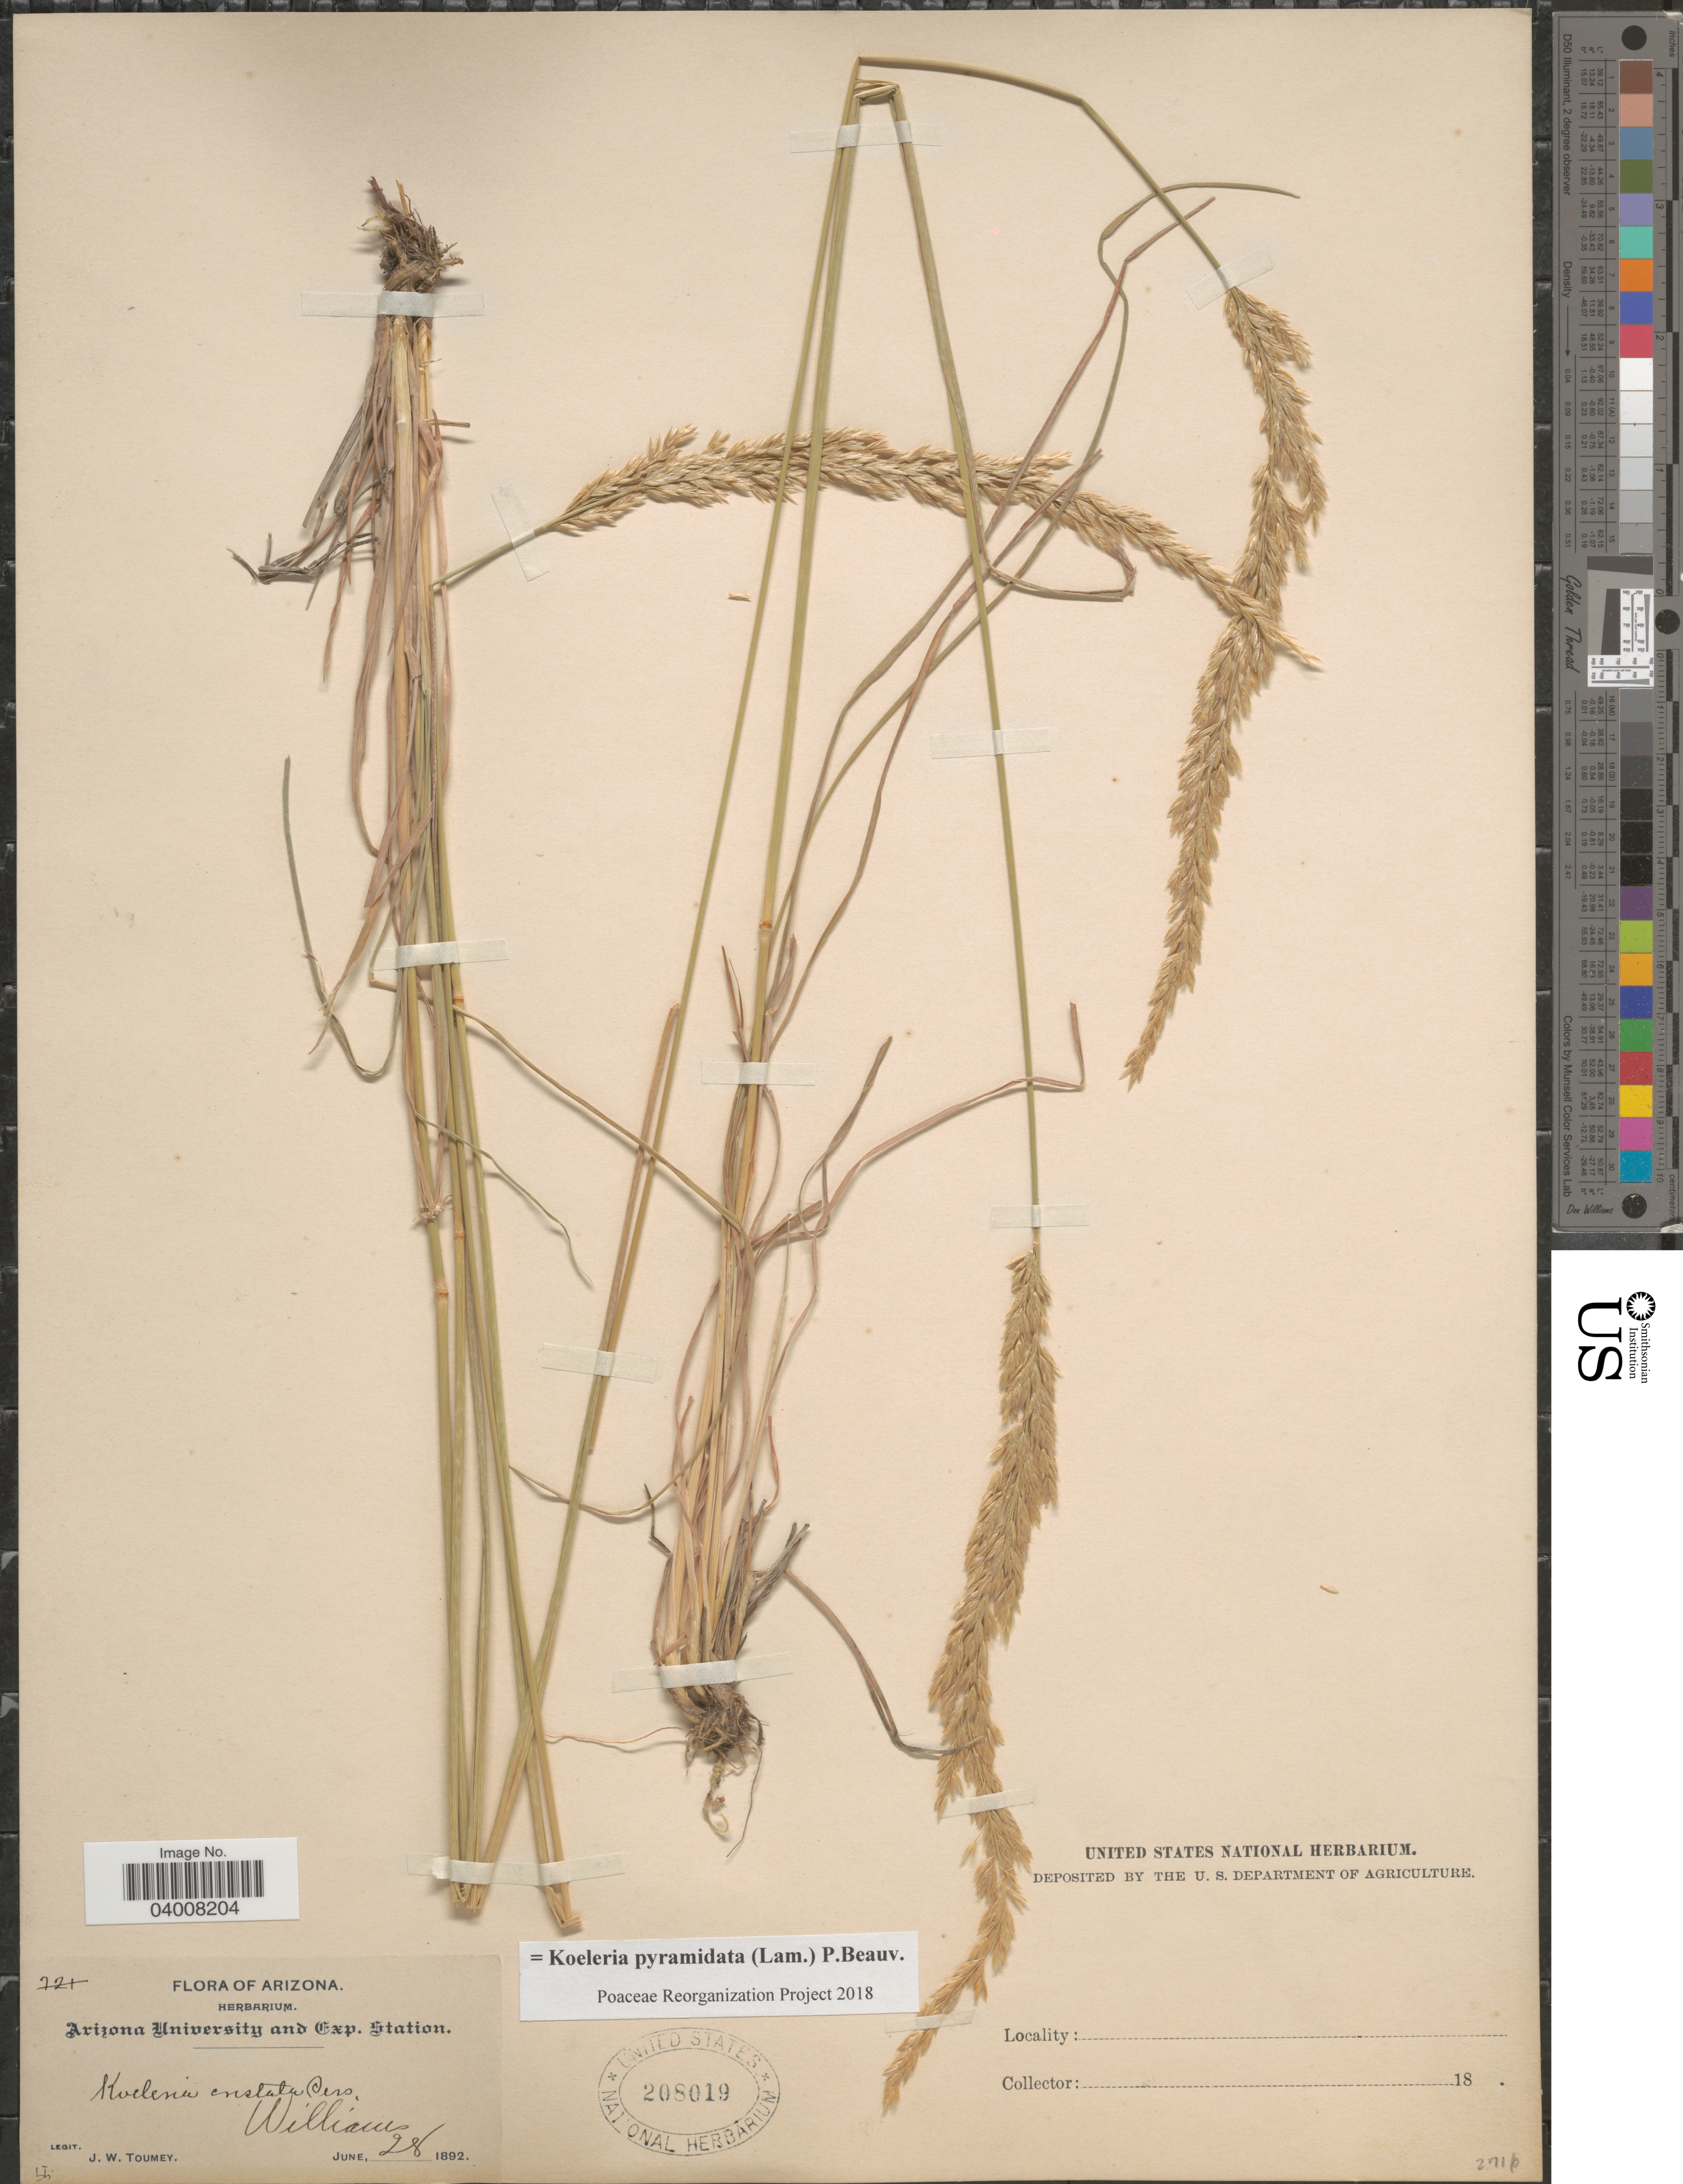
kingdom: Plantae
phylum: Tracheophyta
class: Liliopsida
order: Poales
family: Poaceae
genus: Koeleria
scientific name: Koeleria pyramidata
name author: (Lam.) P. Beauv.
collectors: J. W. Toumey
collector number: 55*?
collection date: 1892-06-28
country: United States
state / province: Arizona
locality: Williams.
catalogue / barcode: US 208019